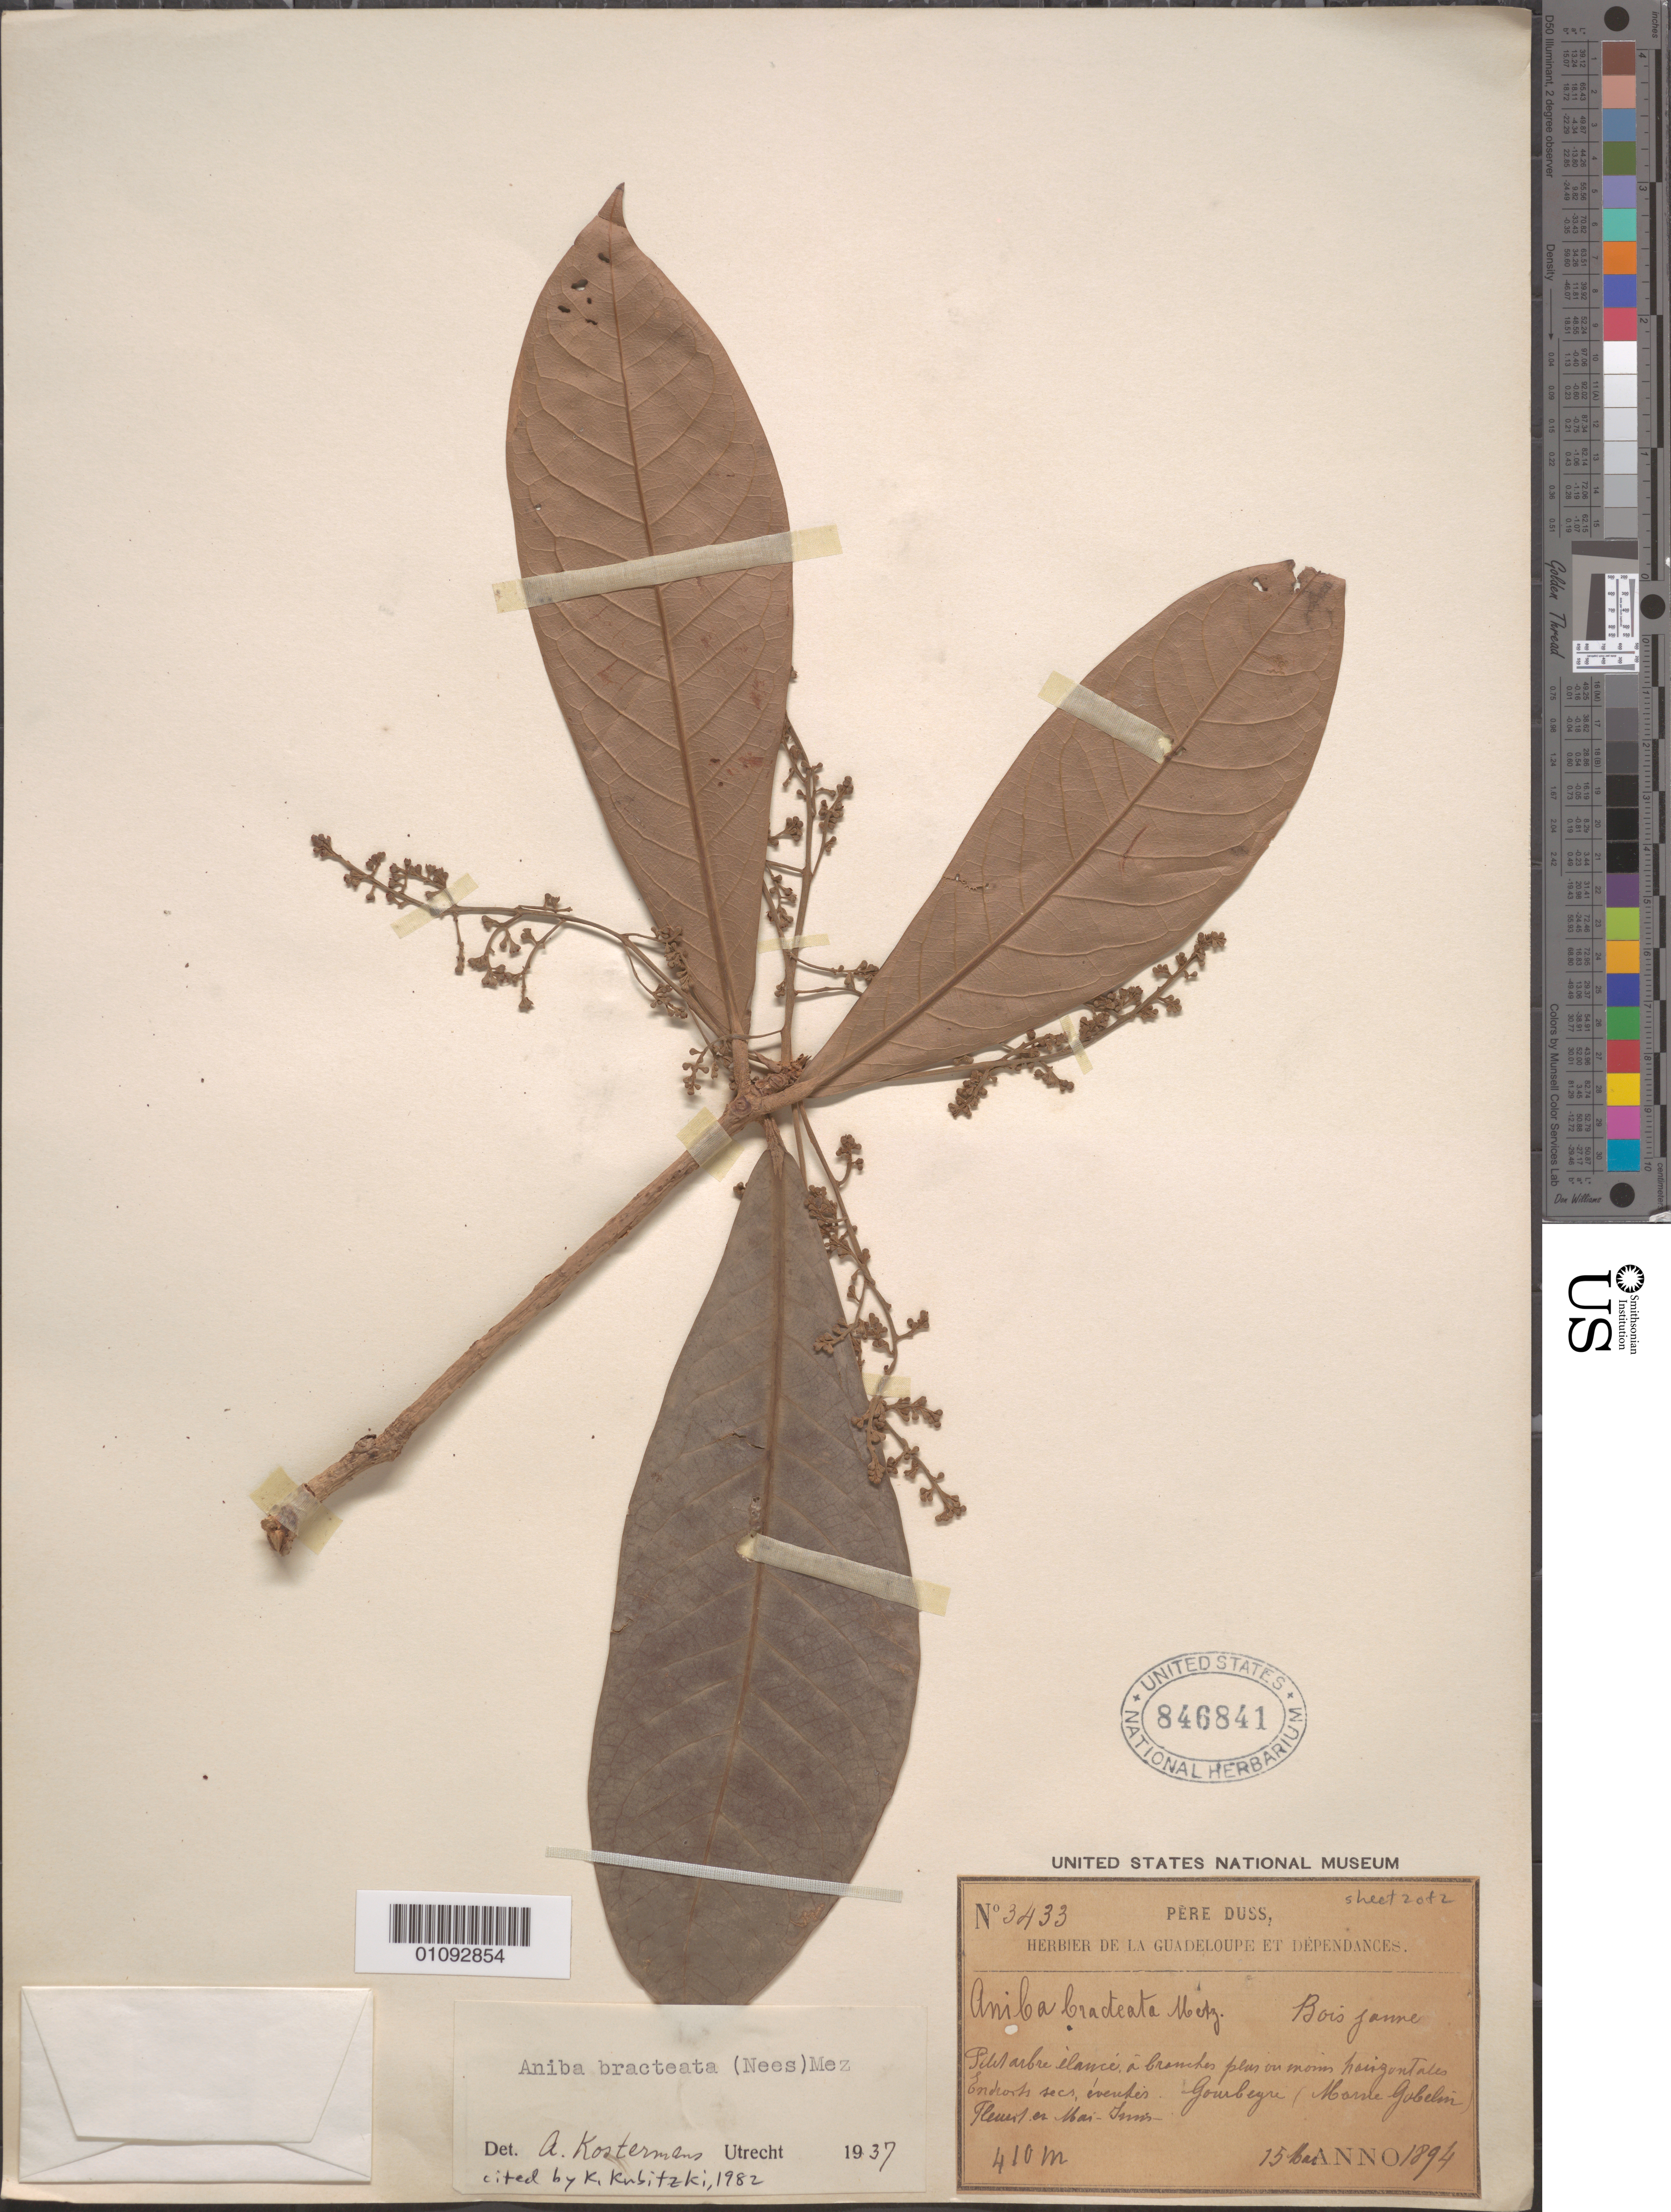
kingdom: Plantae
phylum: Tracheophyta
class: Magnoliopsida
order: Laurales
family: Lauraceae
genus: Aniba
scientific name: Aniba bracteata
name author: (Nees) Mez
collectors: Père Duss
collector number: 3433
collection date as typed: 15 Mar 1894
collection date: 1894-03-15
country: Guadeloupe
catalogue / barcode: US 846841